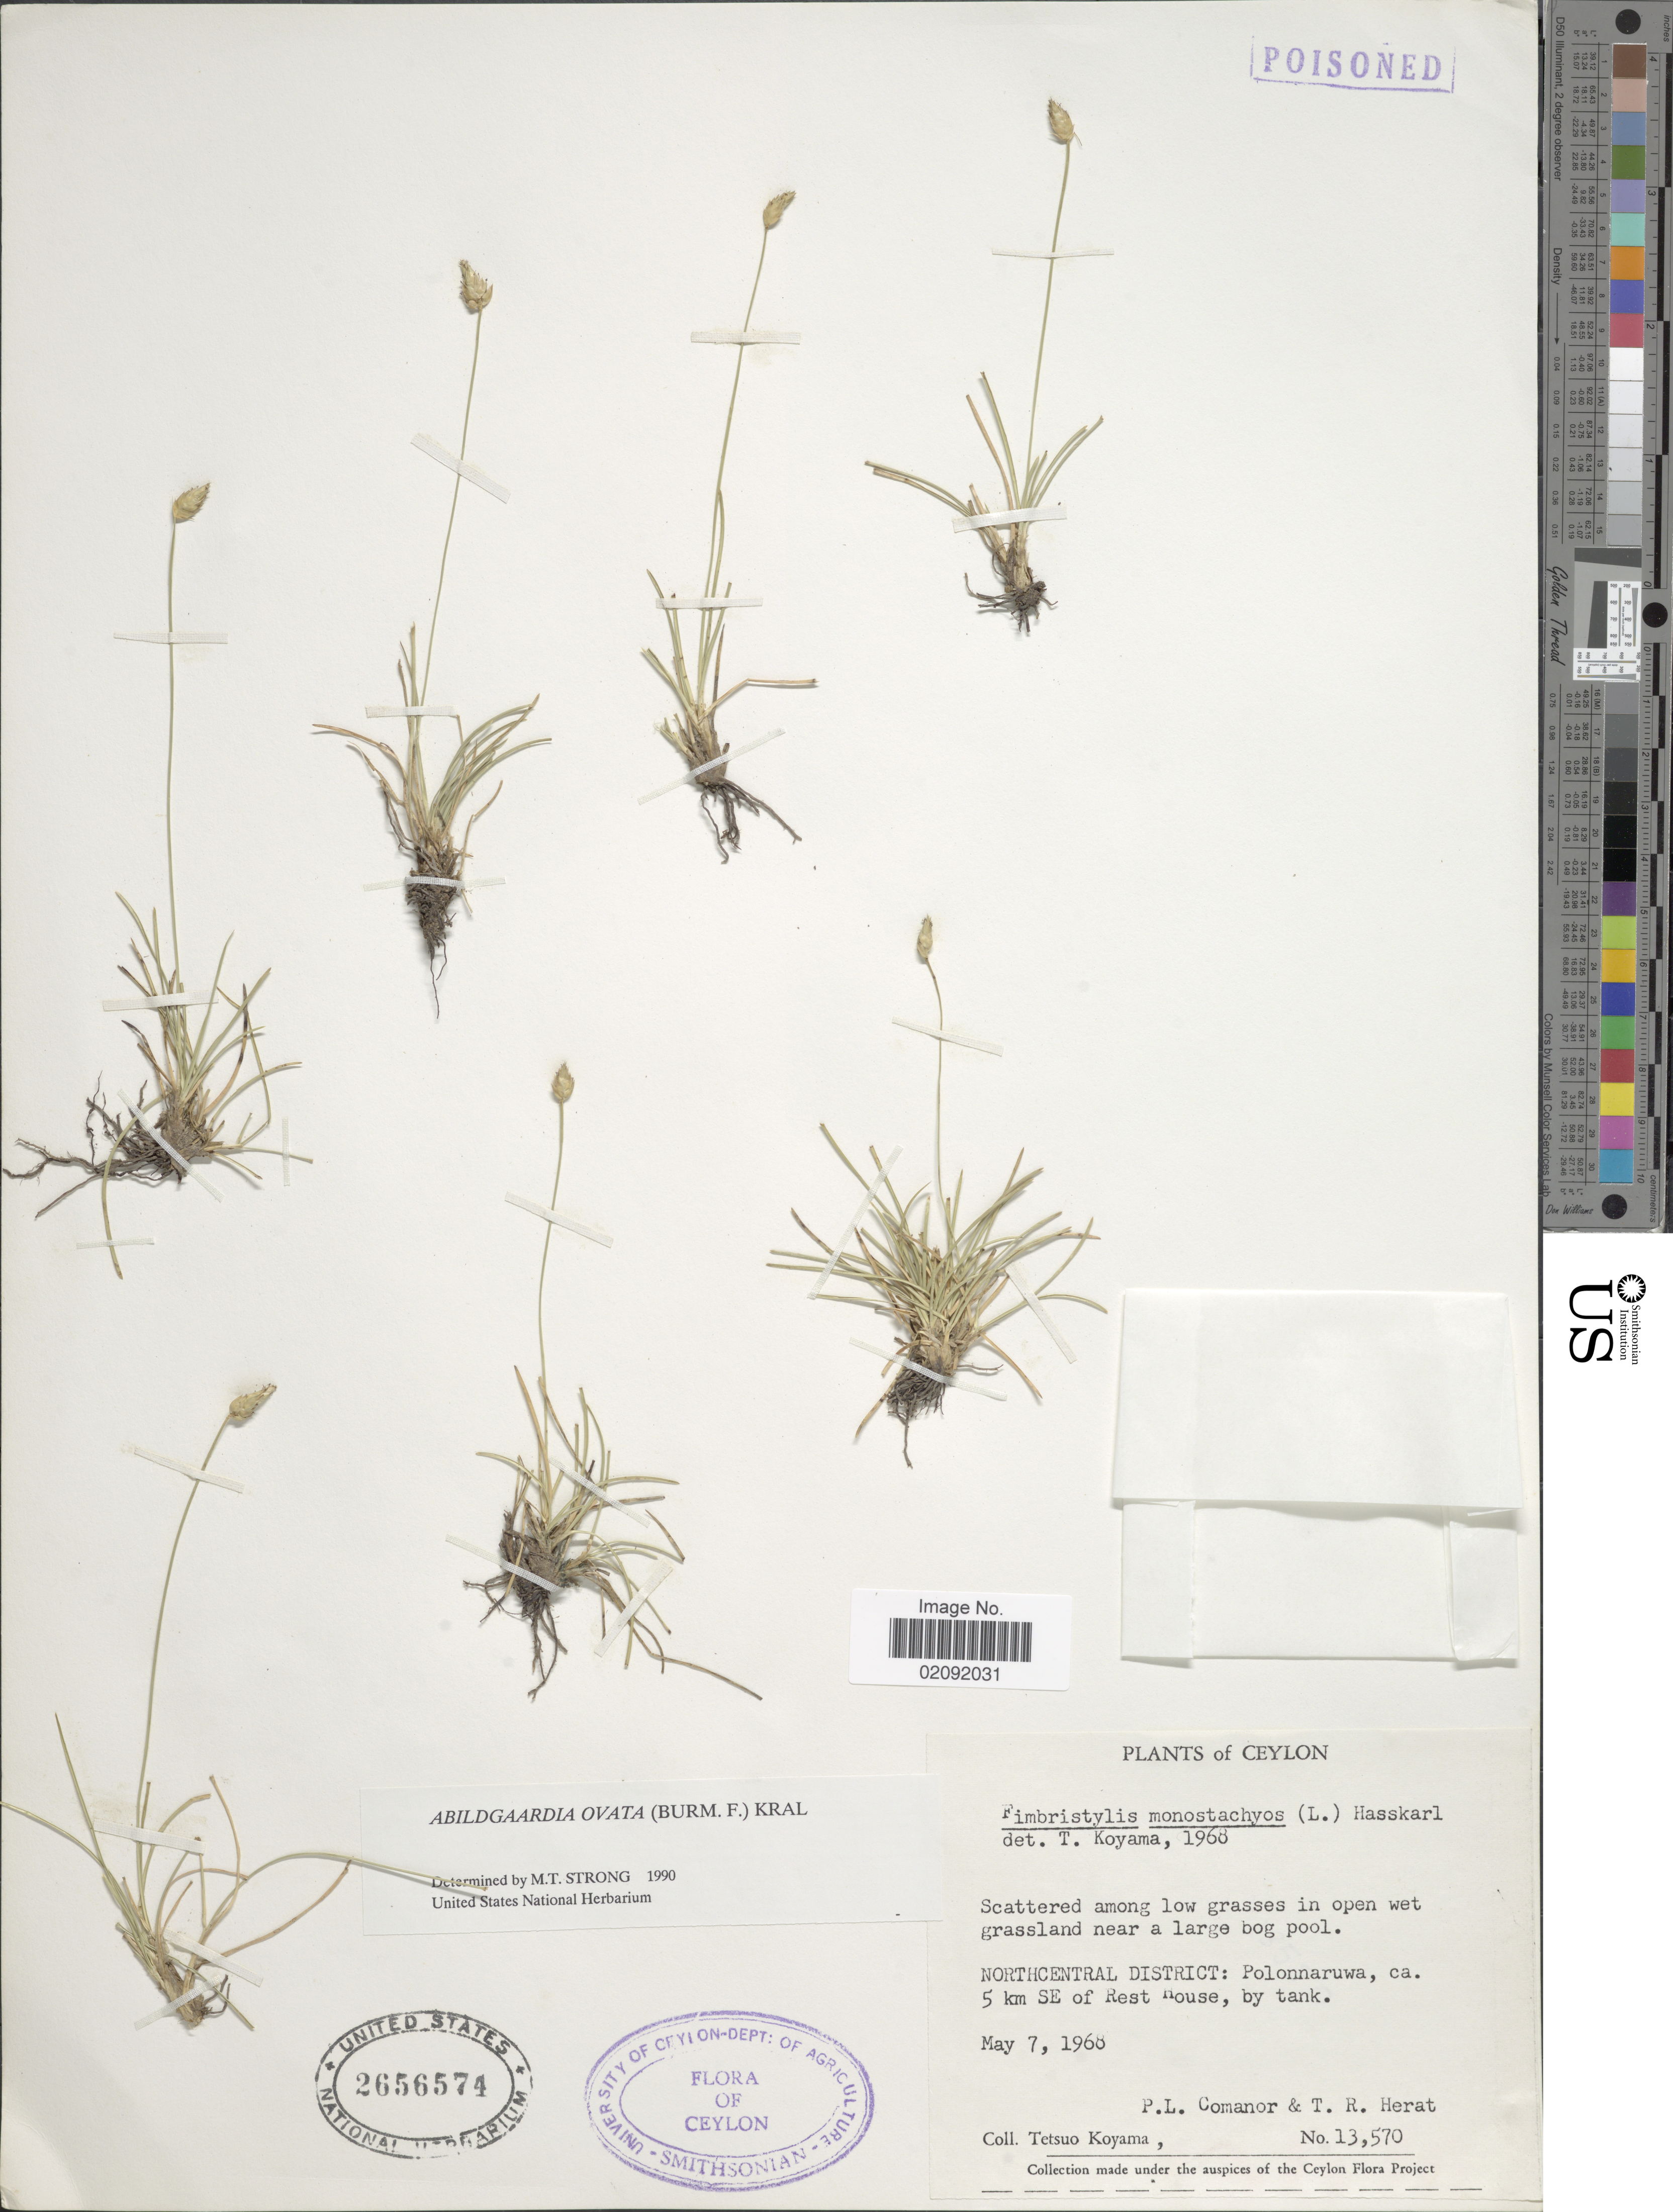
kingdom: Plantae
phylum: Tracheophyta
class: Liliopsida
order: Poales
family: Cyperaceae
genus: Abildgaardia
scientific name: Abildgaardia ovata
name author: (Burm. f.) Kral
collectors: P. Comanor, T. R. Herat & T. Koyama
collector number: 13570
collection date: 1968-05-07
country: Sri Lanka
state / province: North Central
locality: Among low grasses in open wet grassland near a large bog pool, Polonnaruwa, ca. 5 km SE of Rest House, by tank.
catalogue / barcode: US 2656574